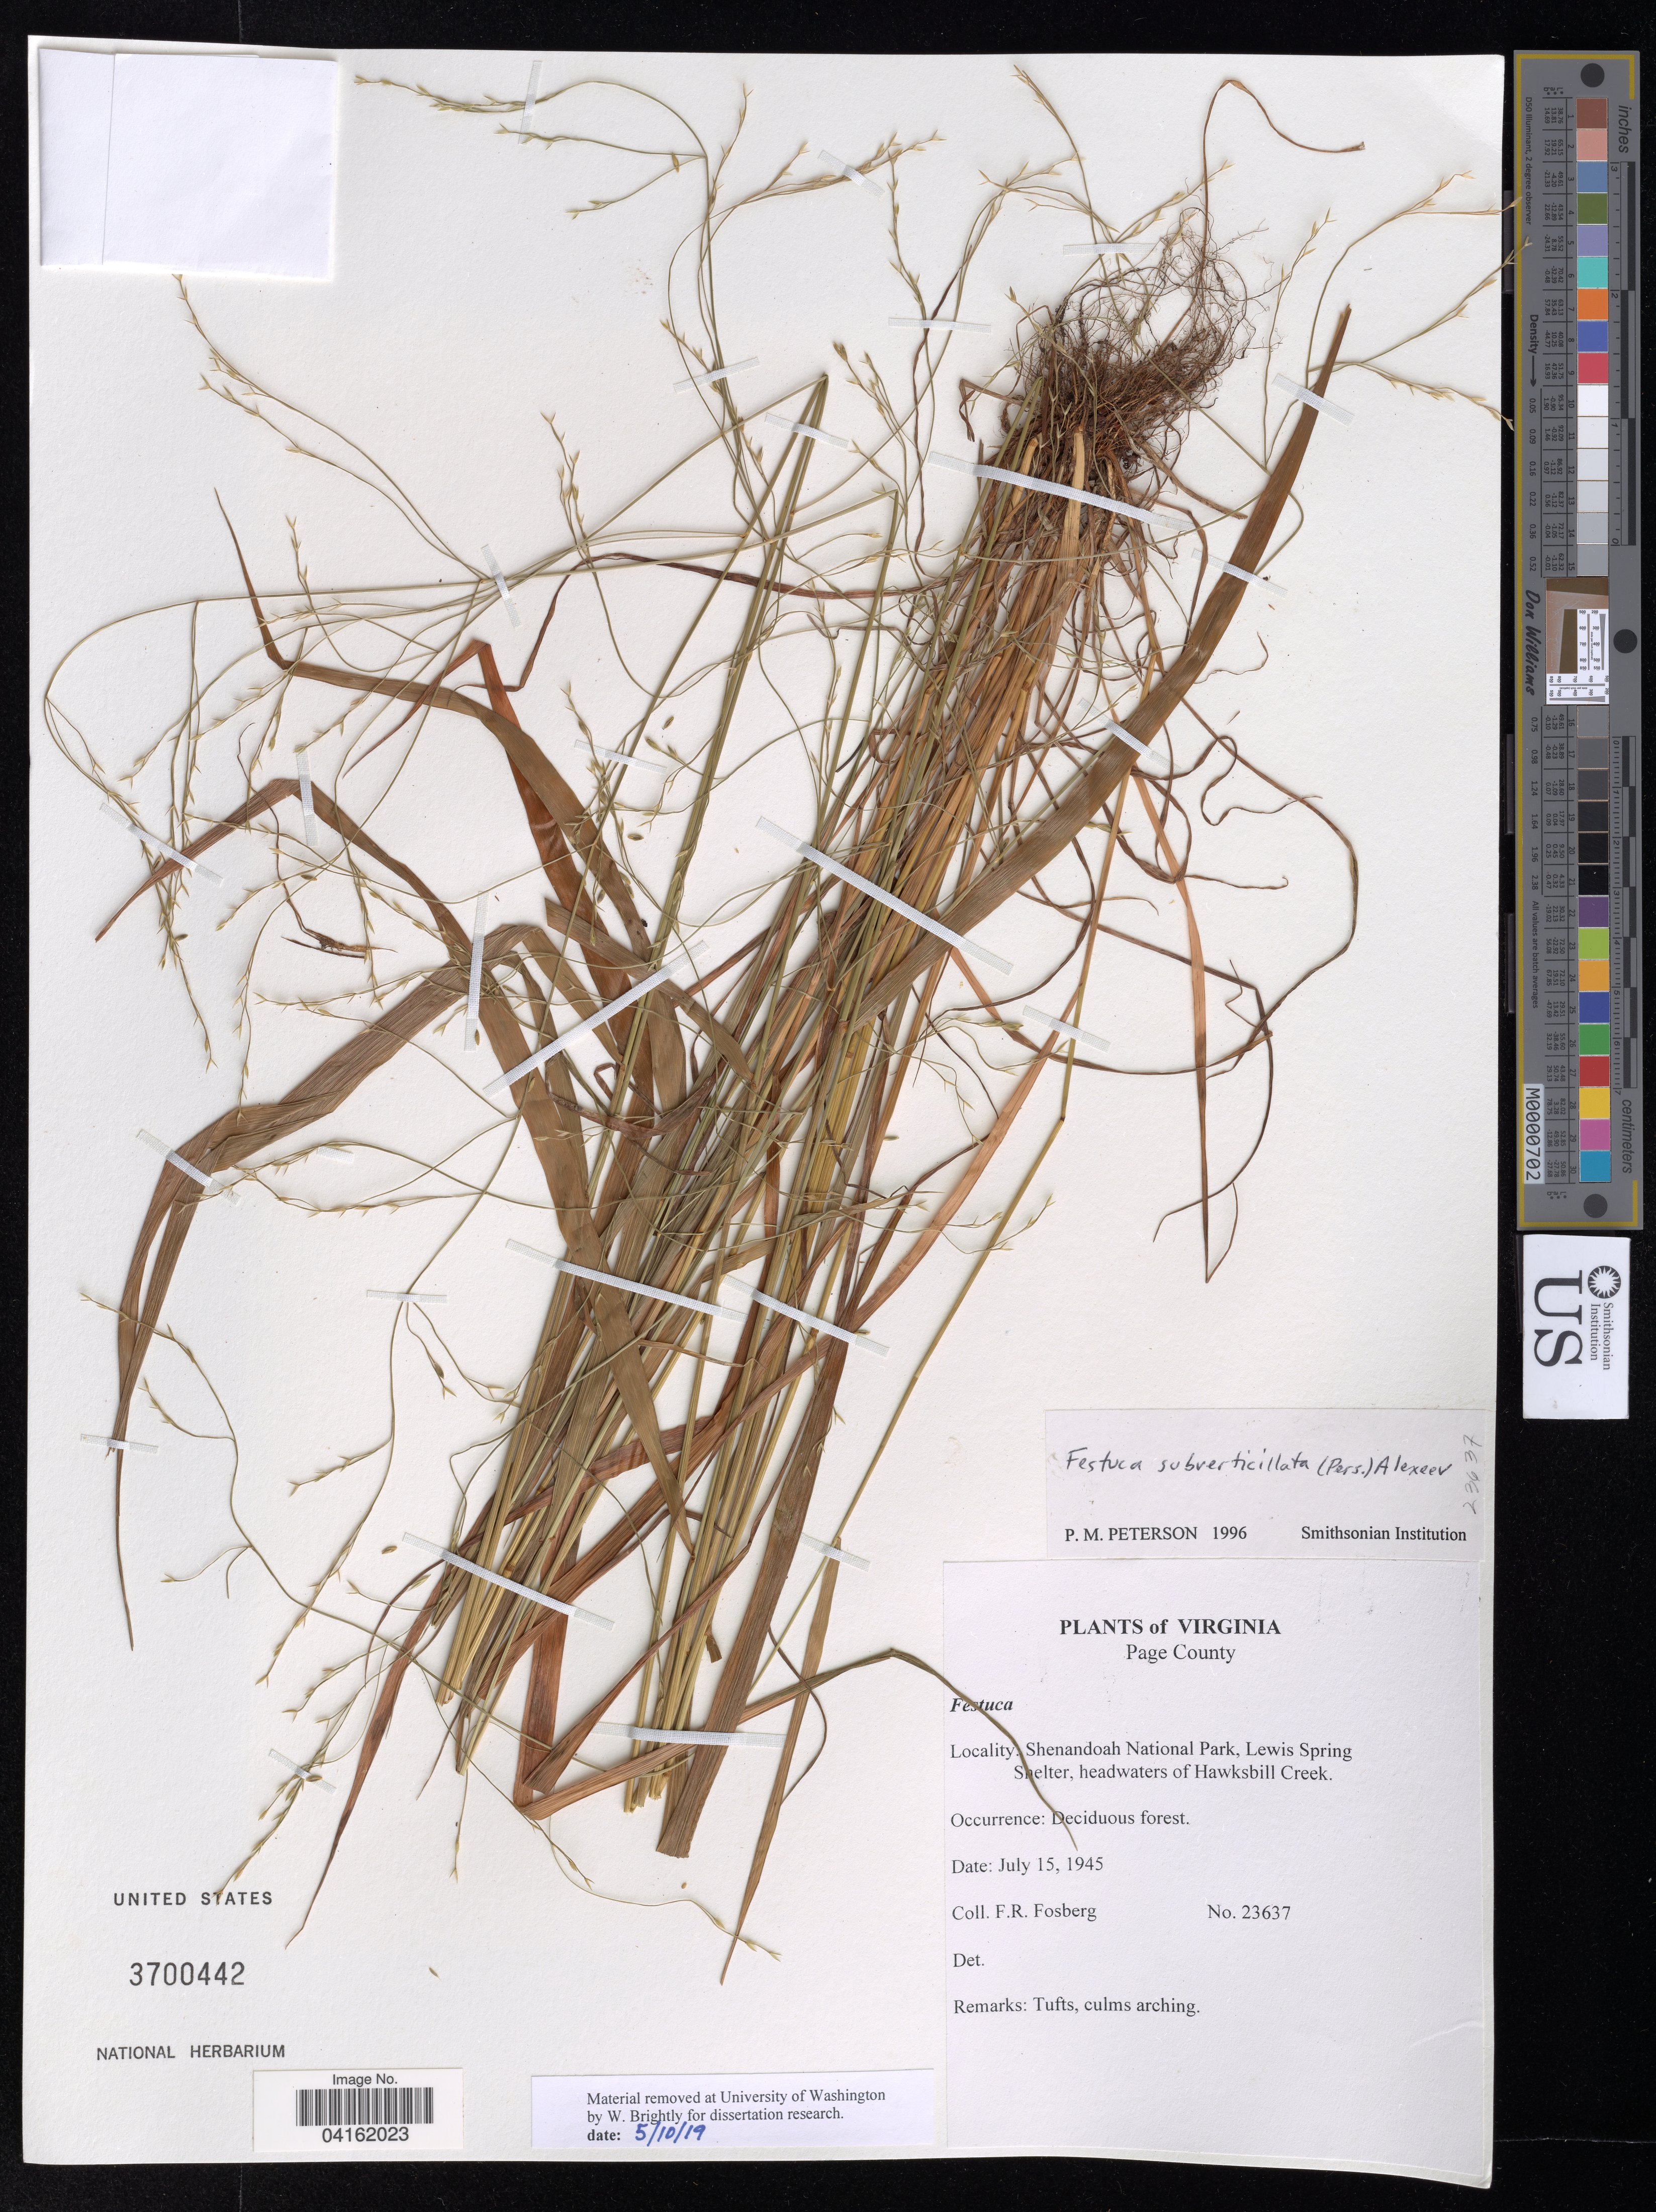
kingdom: Plantae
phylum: Tracheophyta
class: Liliopsida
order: Poales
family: Poaceae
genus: Festuca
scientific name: Festuca subverticillata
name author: (Pers.) E.B. Alexeev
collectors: F. R. Fosberg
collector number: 23637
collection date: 1945-07-15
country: United States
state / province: Virginia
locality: Shenandoah National Park, Lewis Spring S!elter, headwaters of Hawksbill Creek.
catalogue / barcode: US 3700442